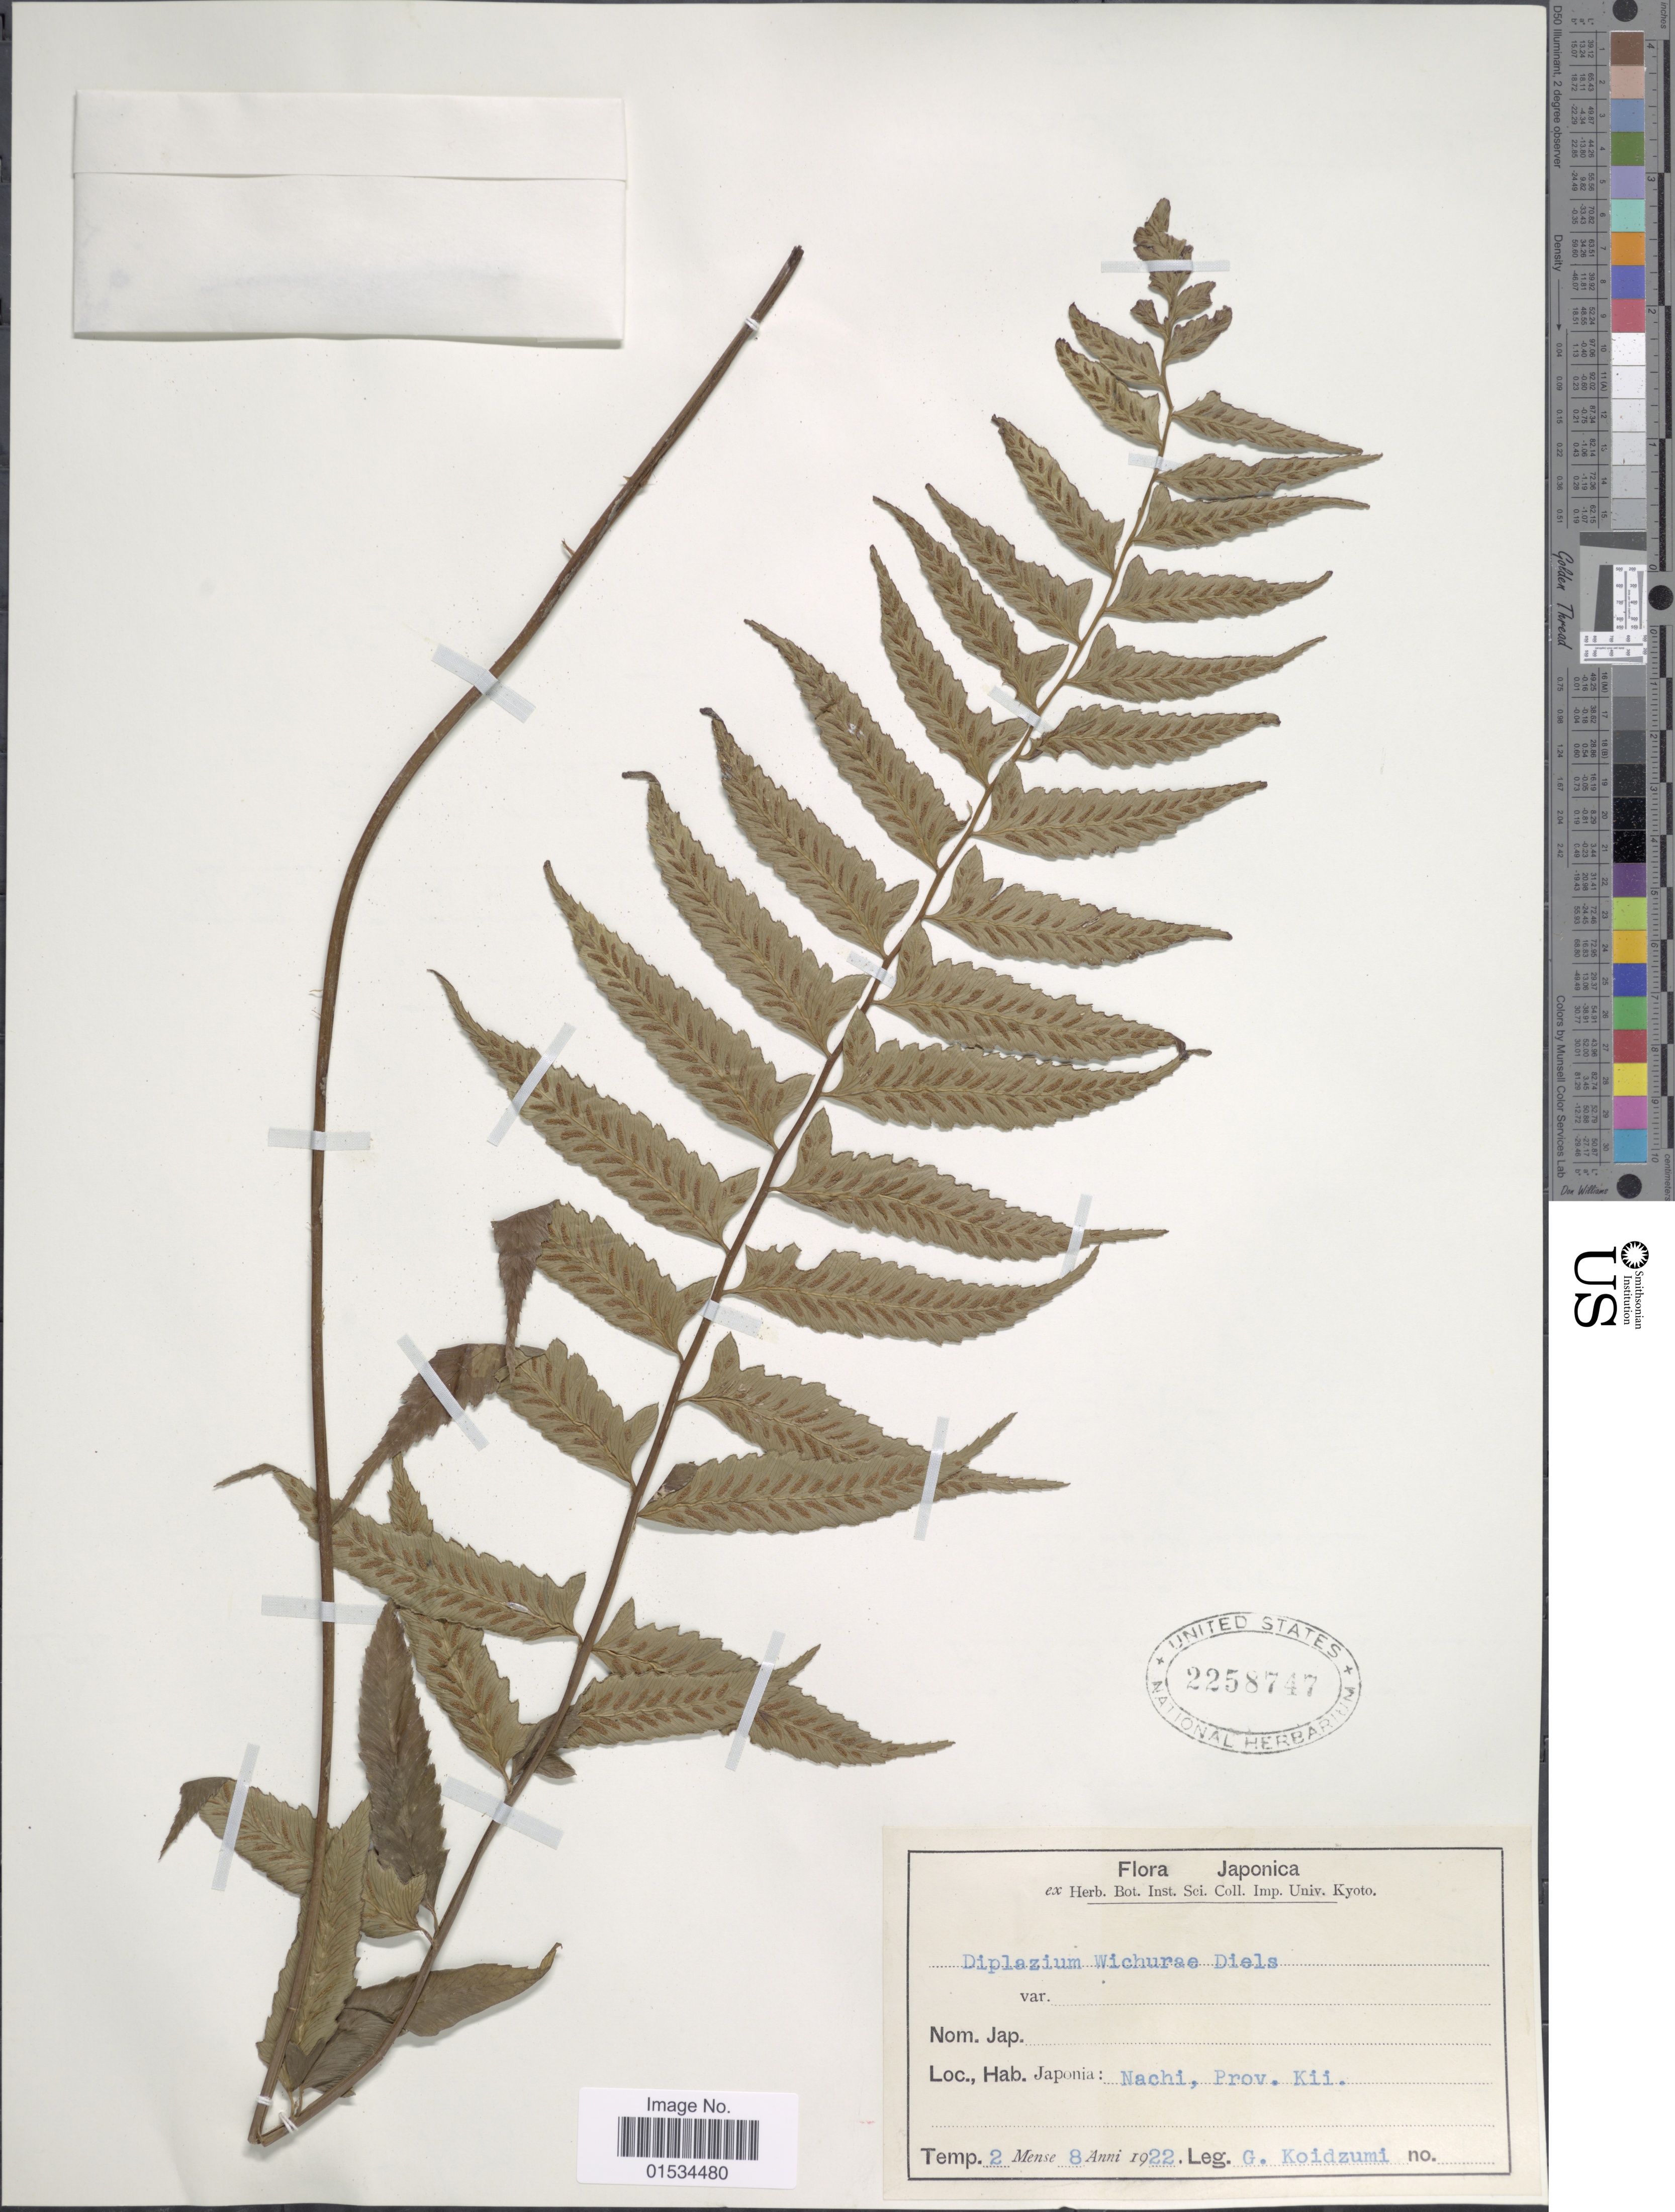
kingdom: Plantae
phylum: Tracheophyta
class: Polypodiopsida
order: Polypodiales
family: Athyriaceae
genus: Diplazium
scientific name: Diplazium wichurae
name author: (Mett.) Diels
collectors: G. Koidzumi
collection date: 1922-08-02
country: Japan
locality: Nachi, Prov. Kii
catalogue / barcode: US 2258747